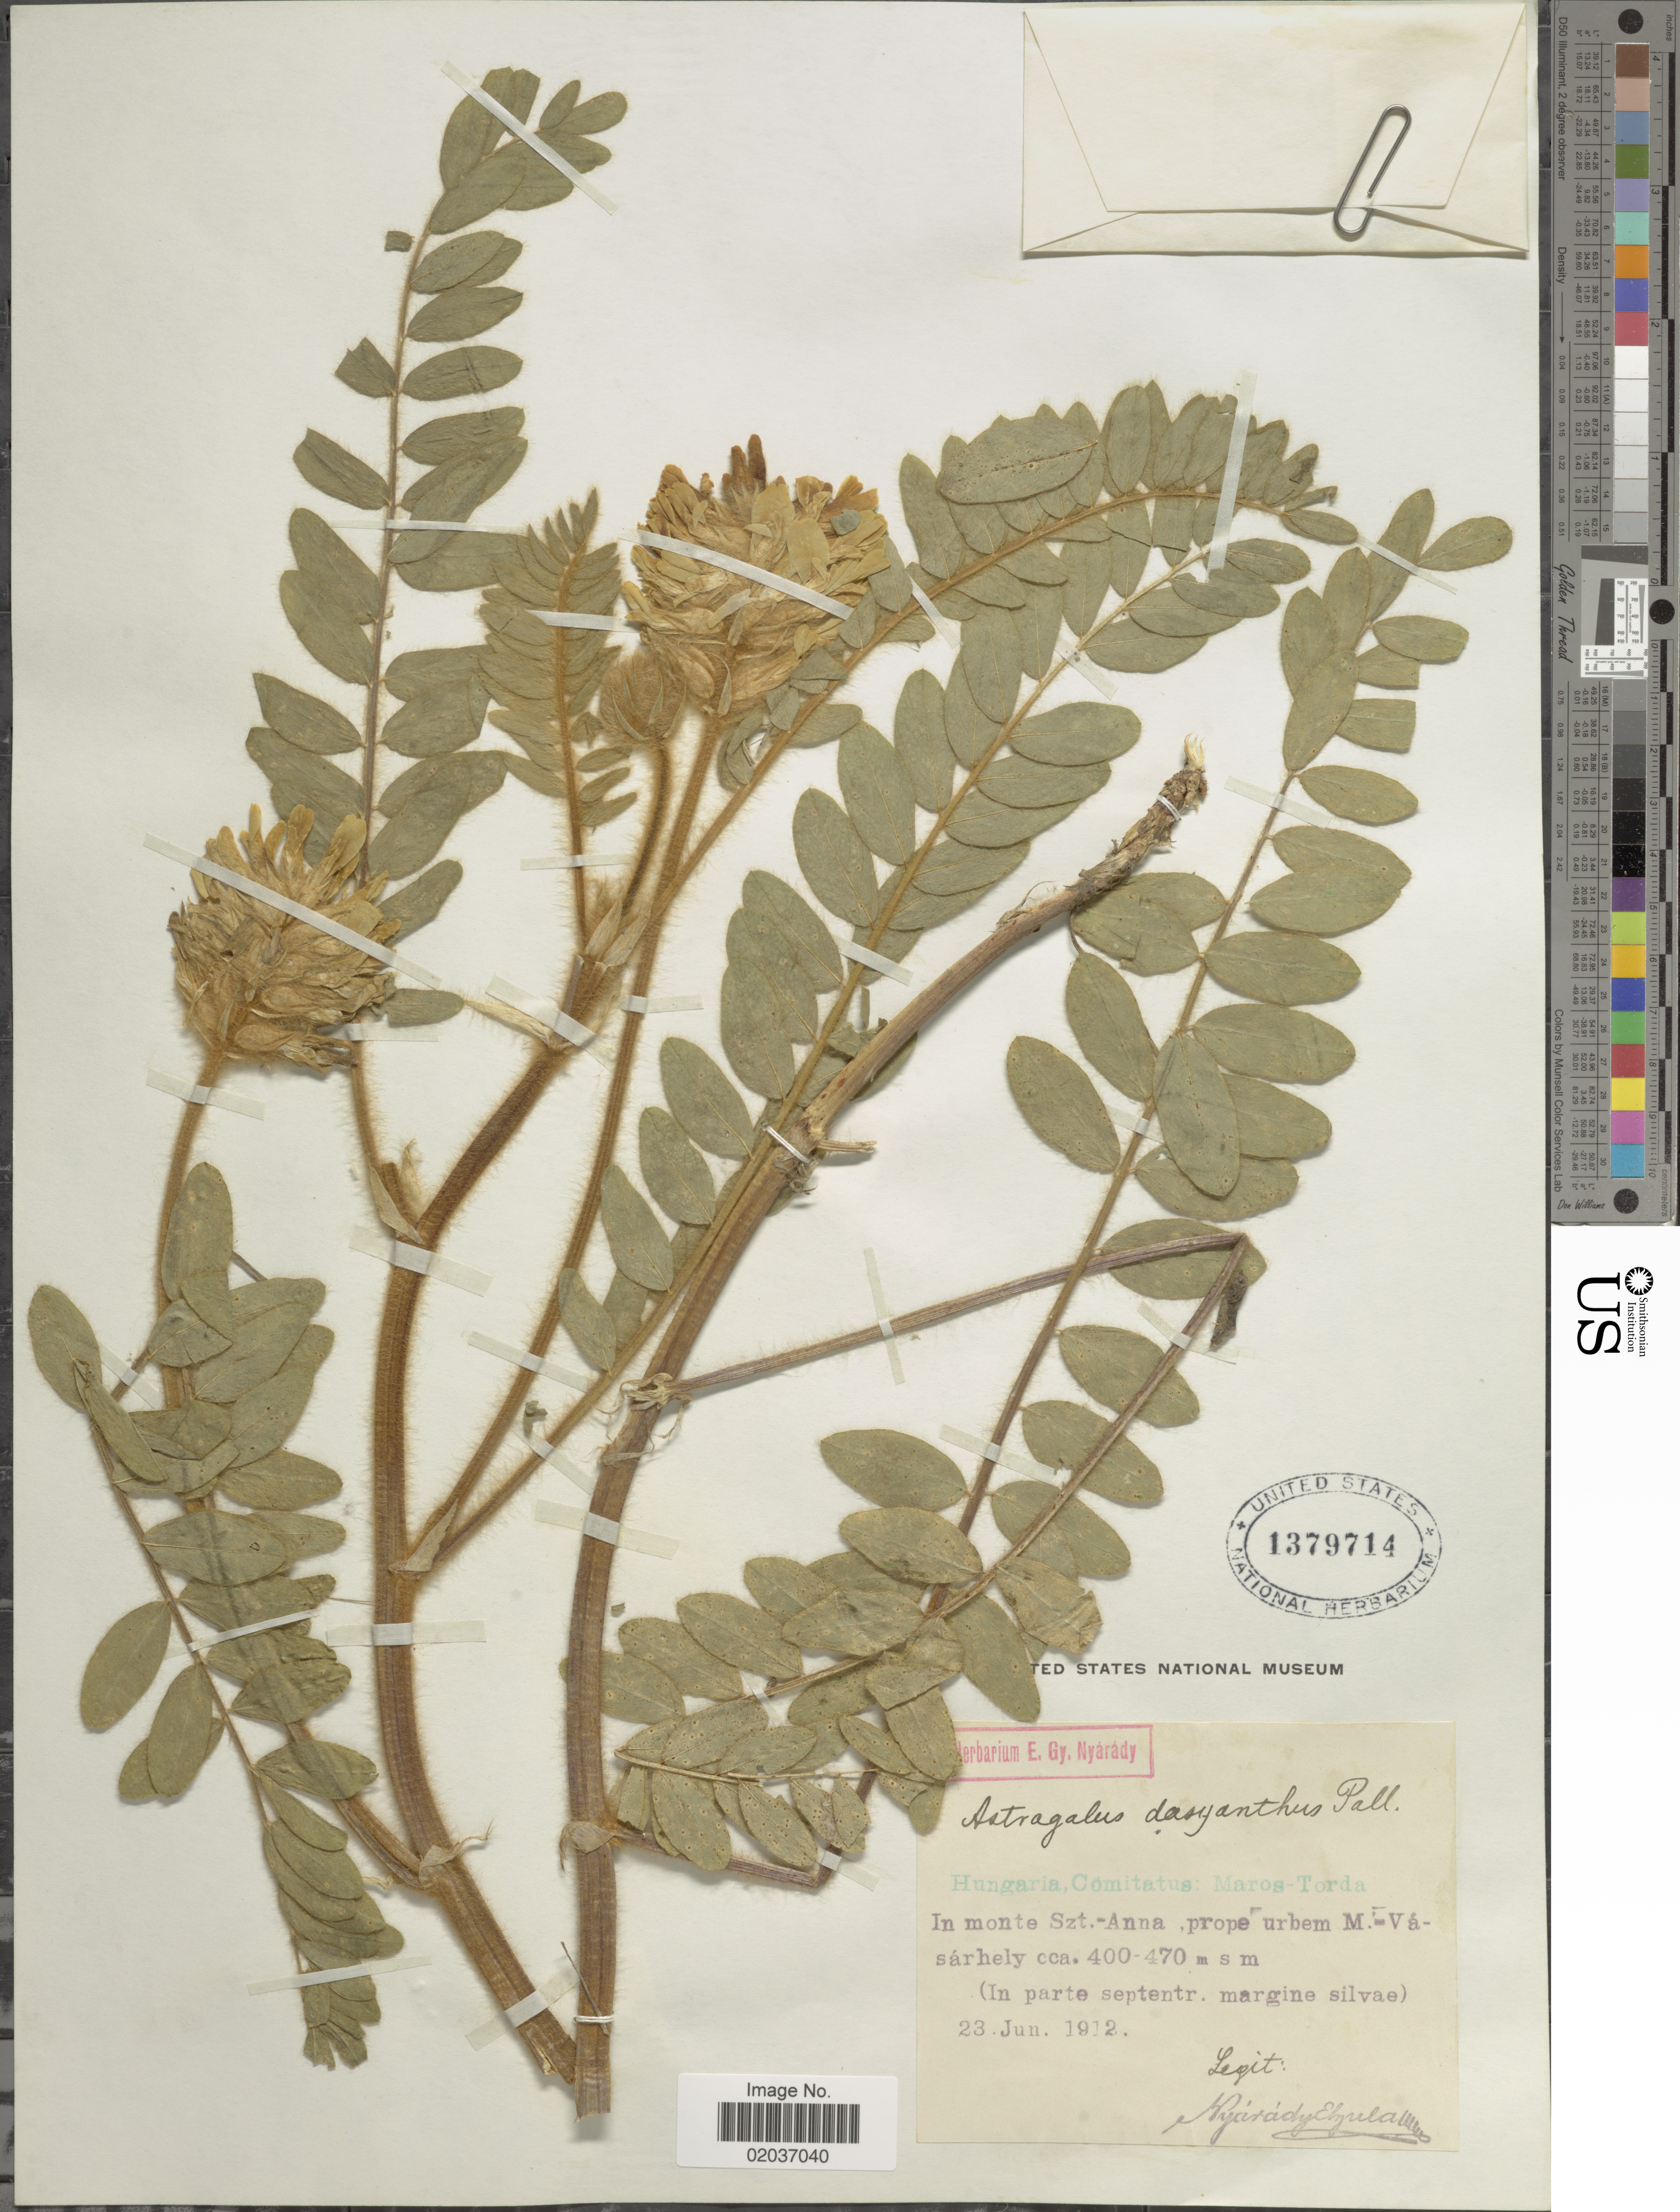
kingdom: Plantae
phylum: Tracheophyta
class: Magnoliopsida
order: Fabales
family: Fabaceae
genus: Astragalus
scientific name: Astragalus dasyanthus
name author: Pall.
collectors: E. Nyárády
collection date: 1912-06-23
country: Hungary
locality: Comitatus: Maros-Torda. In monte Szt.-Anna, prope urbem M.-Vásárhely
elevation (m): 400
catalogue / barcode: US 1379714